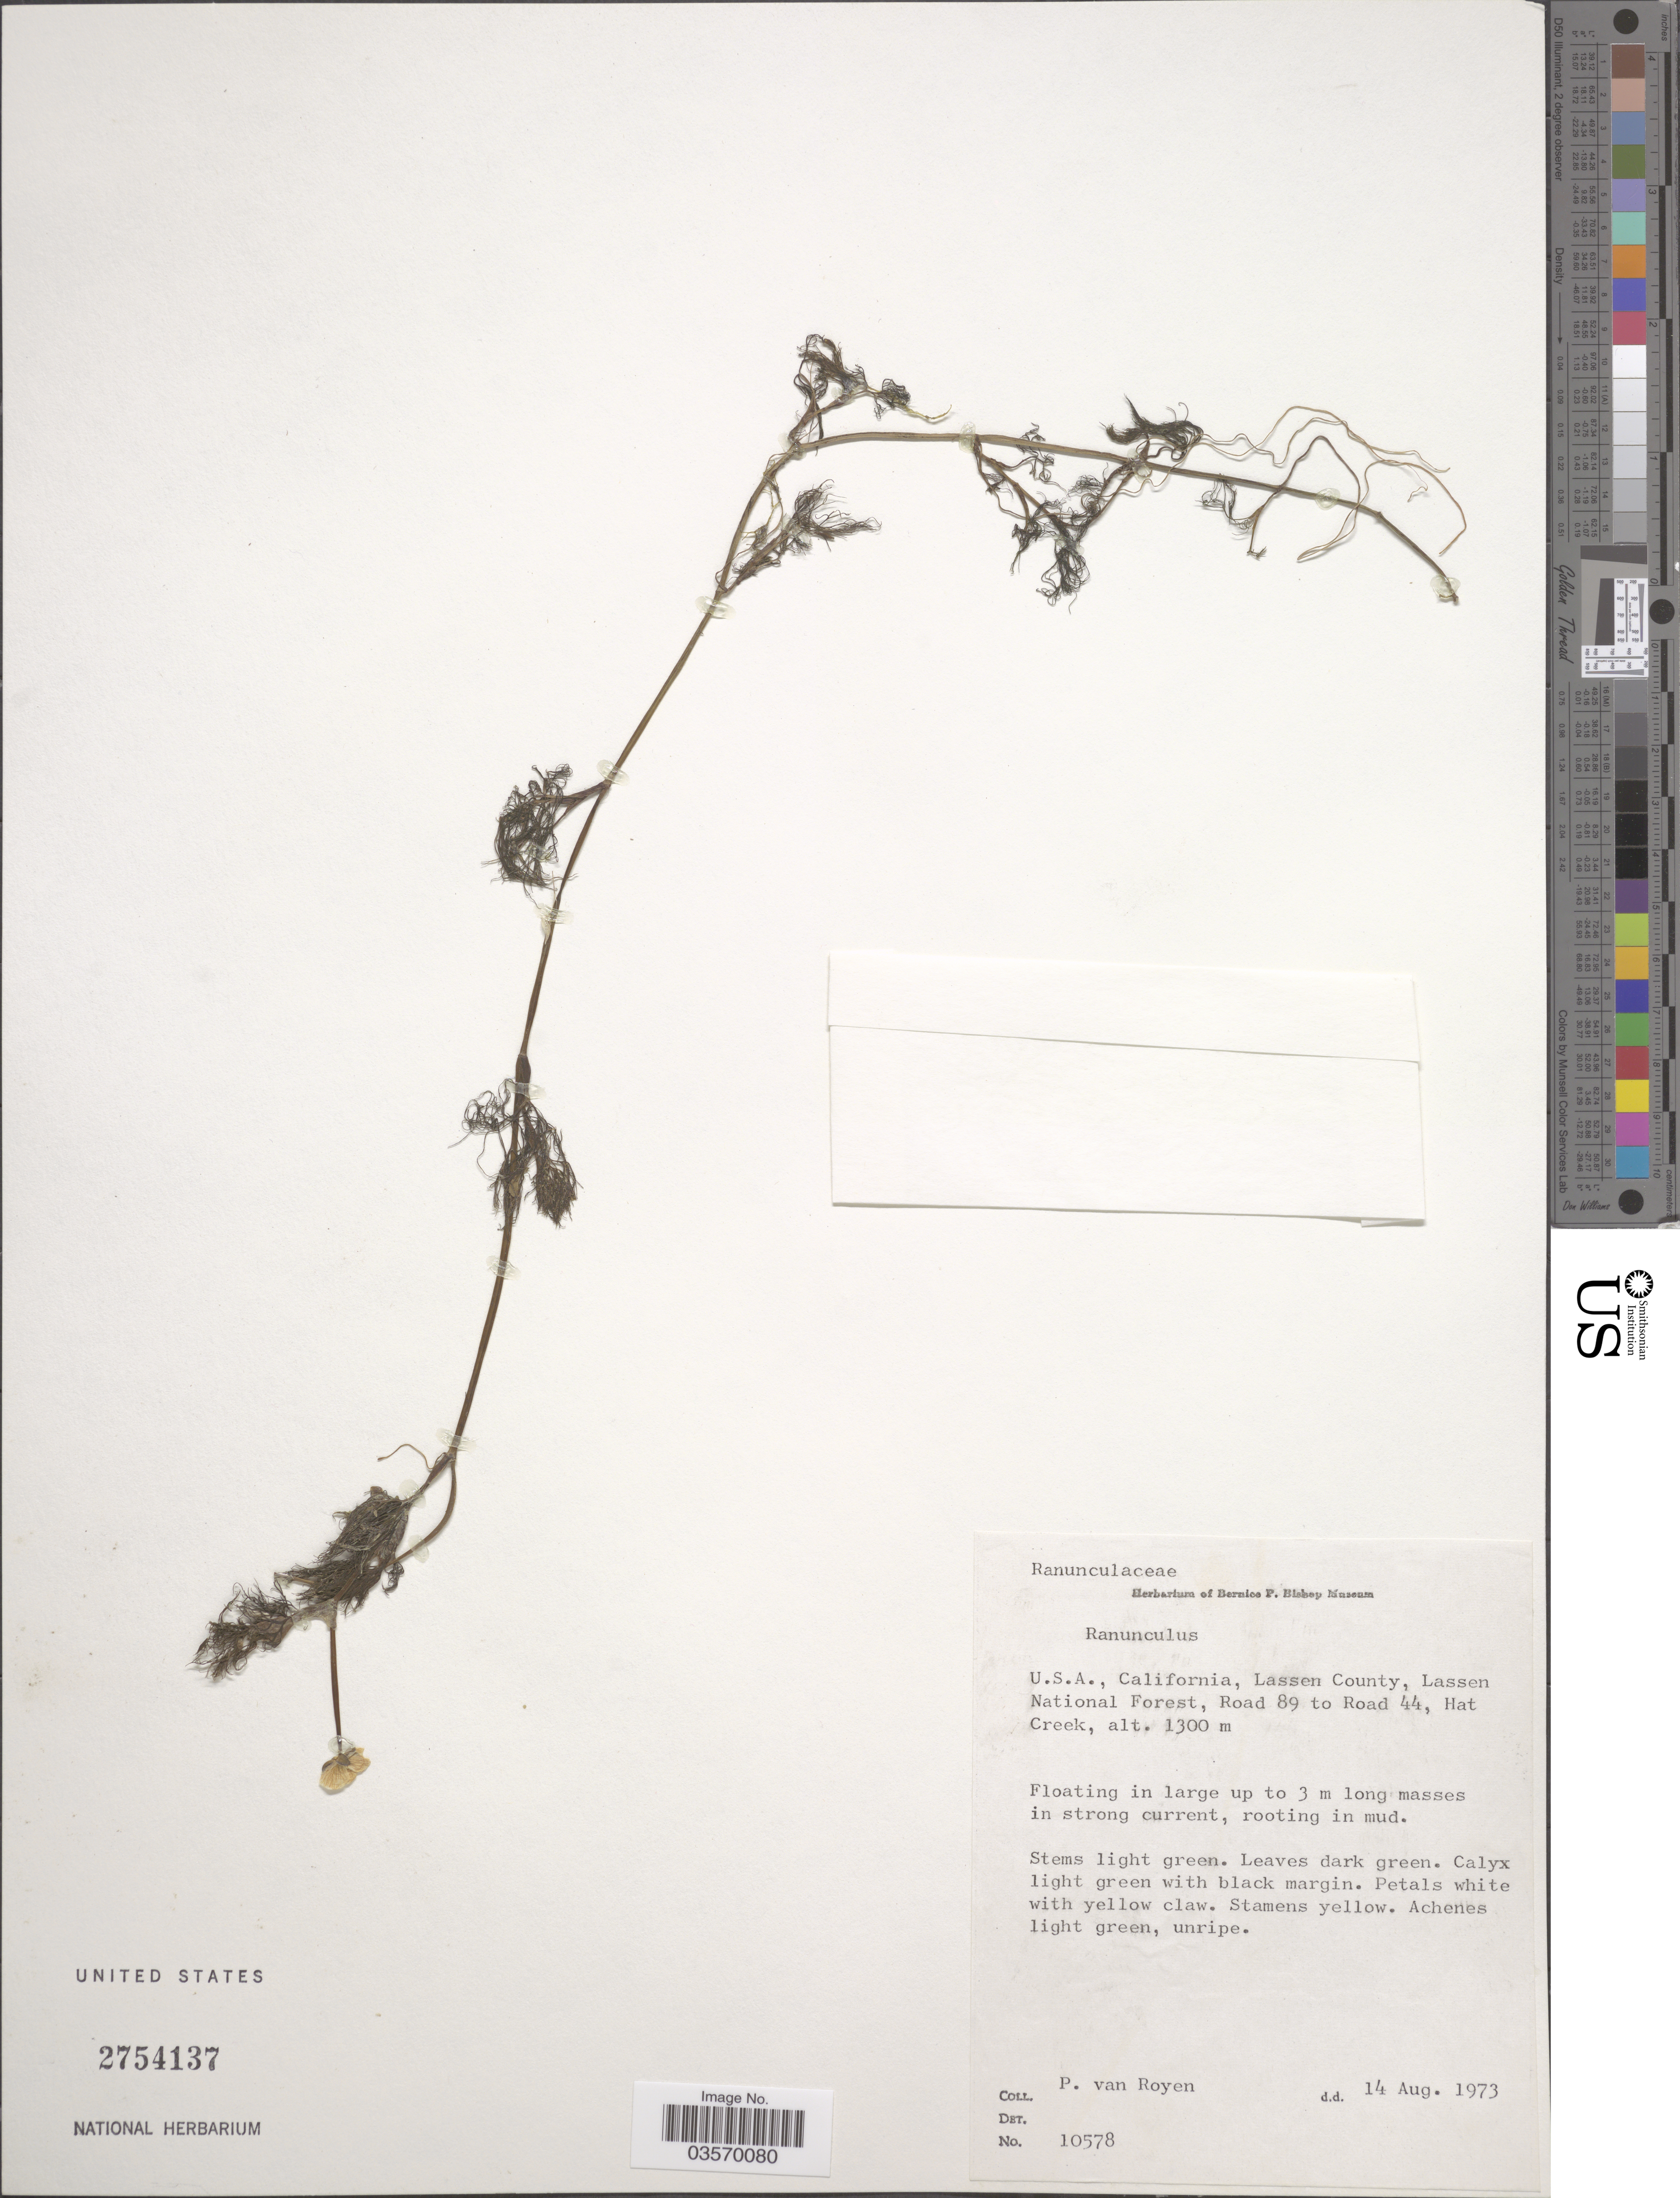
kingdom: Plantae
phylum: Tracheophyta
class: Magnoliopsida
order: Ranunculales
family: Ranunculaceae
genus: Ranunculus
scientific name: Ranunculus sp.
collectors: P. van Royen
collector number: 10578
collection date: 1973-08-14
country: United States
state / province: California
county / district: Lassen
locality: U.S.A. Lassen County, Lassen National Forest, Road 89 to Road 44, Hat Creek.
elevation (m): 1300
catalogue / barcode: US 2754137